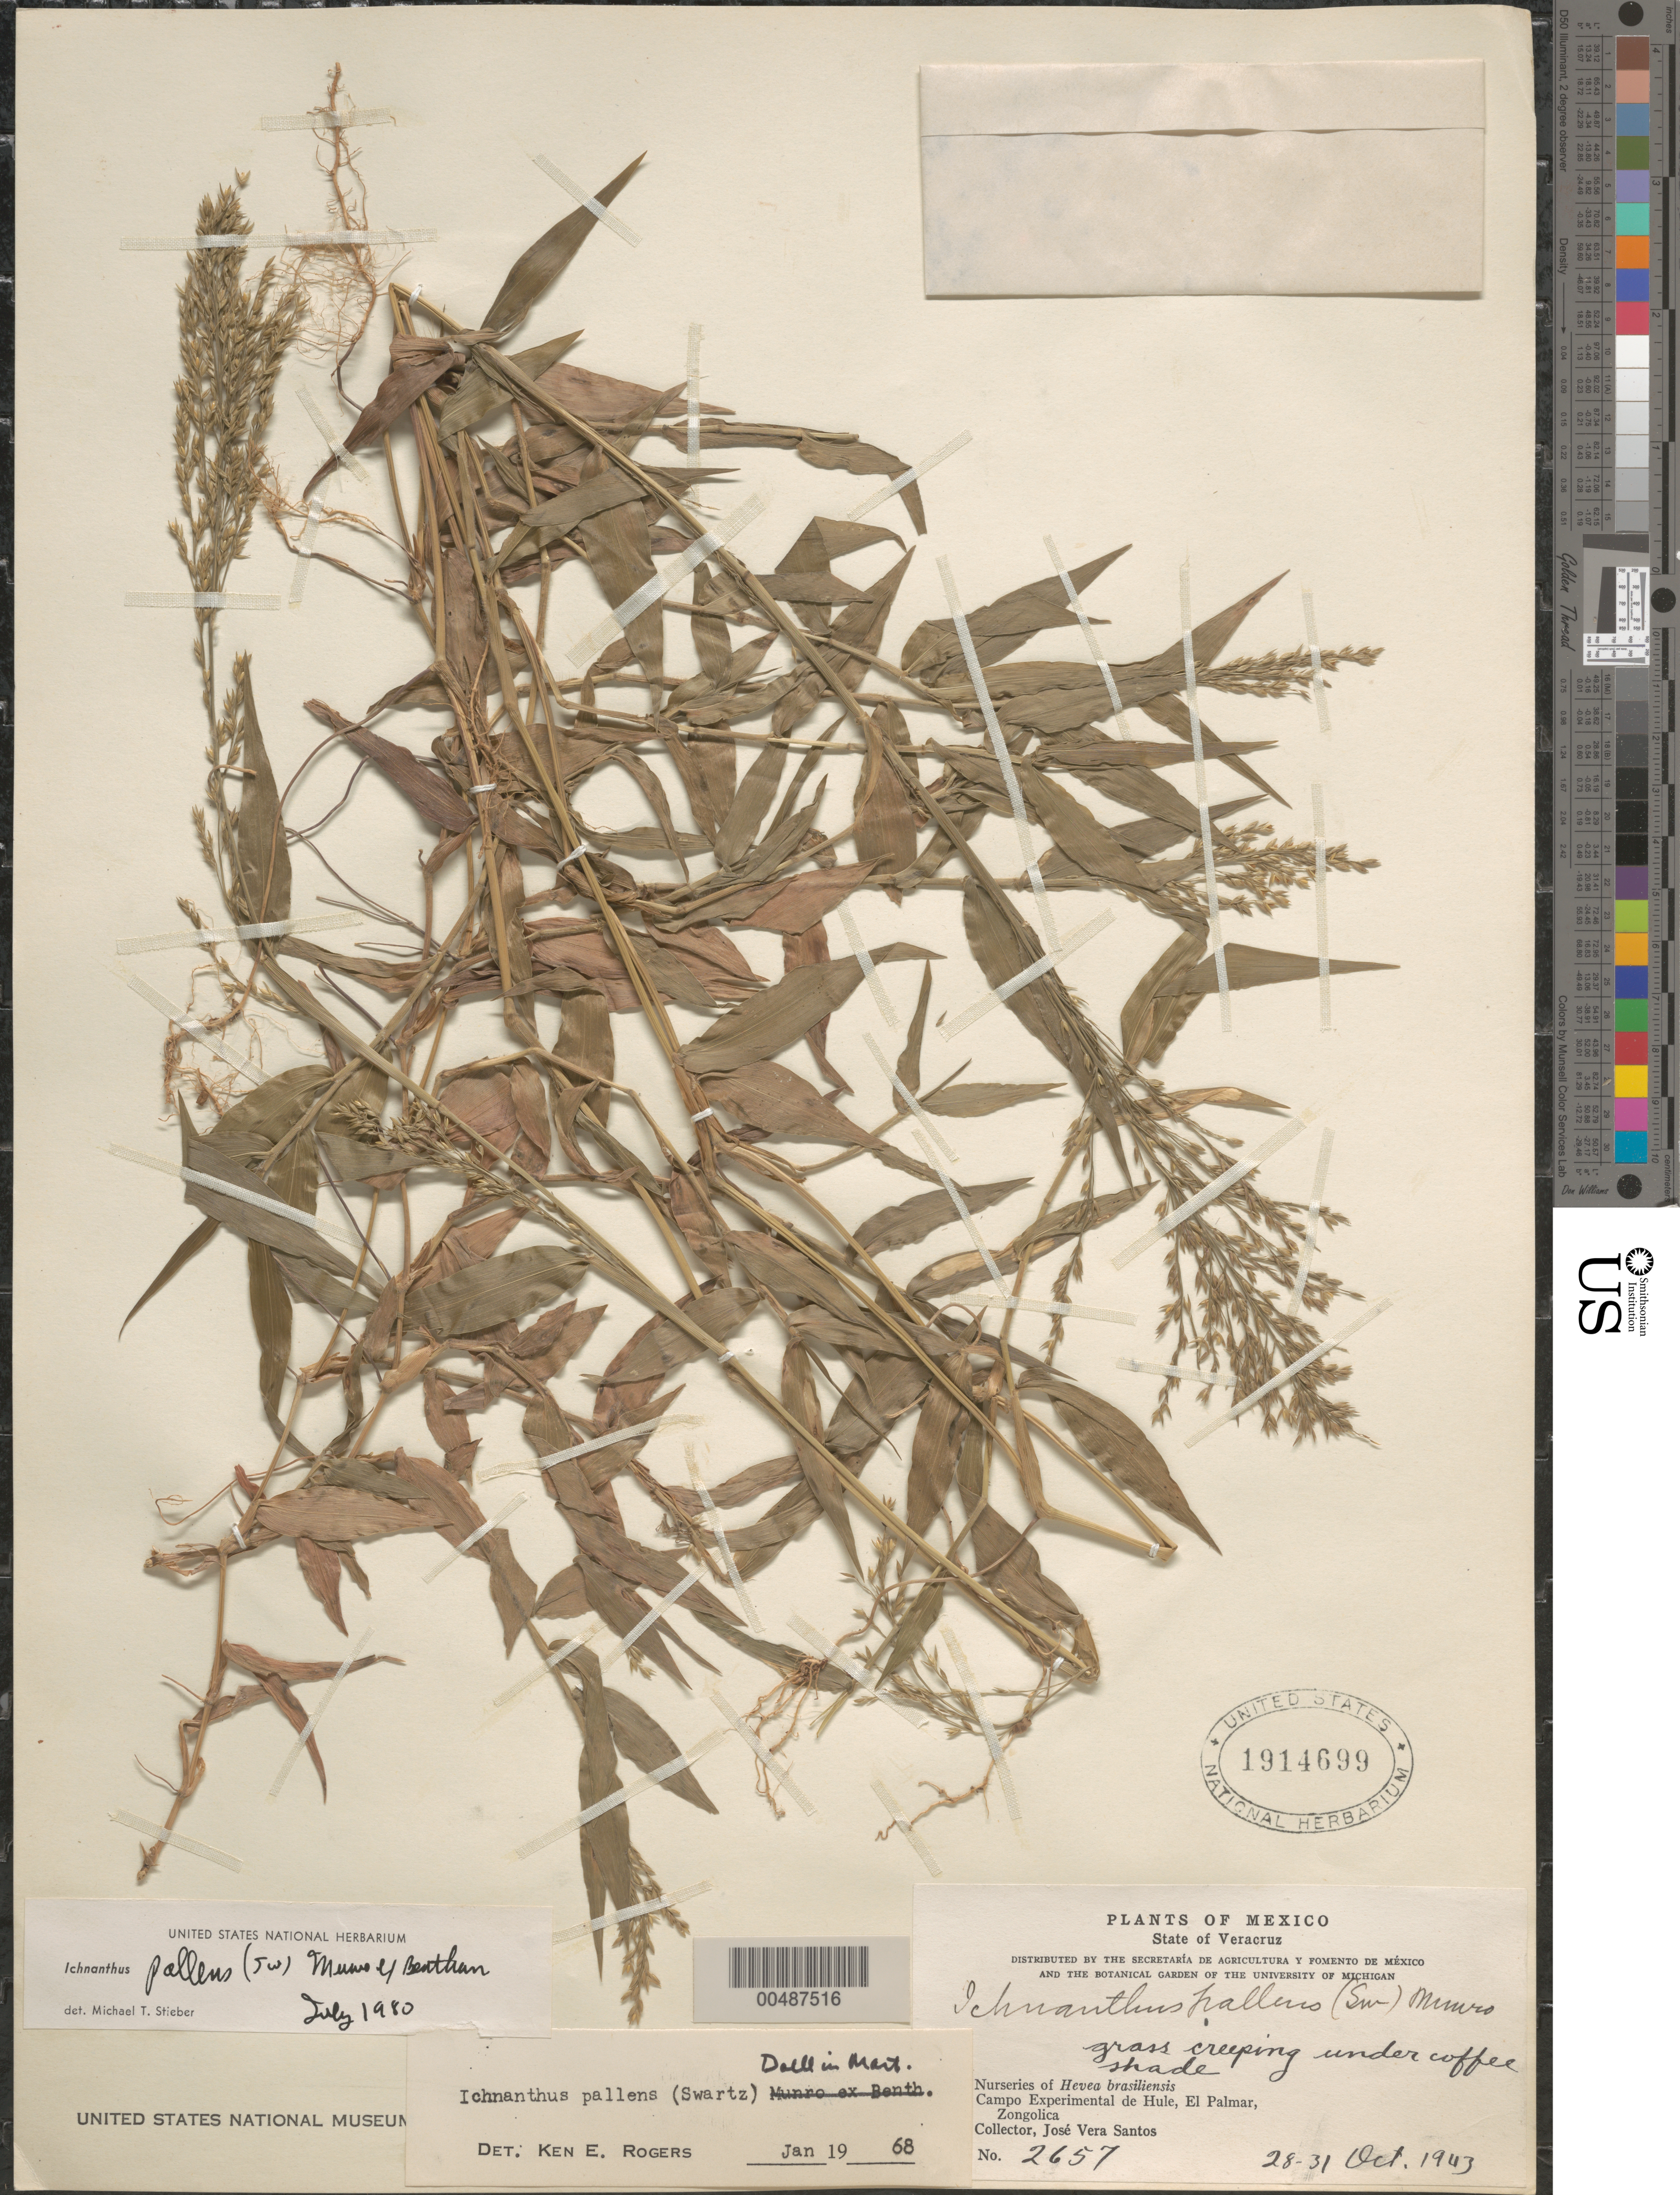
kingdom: Plantae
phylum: Tracheophyta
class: Liliopsida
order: Poales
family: Poaceae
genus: Ichnanthus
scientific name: Ichnanthus pallens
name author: (Sw.) Munro ex Benth.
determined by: Stieber, M. T.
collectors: J. V. Santos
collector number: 2657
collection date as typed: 28 Oct 1943 to 31 Oct 1943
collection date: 1943-10-28/1943-10-31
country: Mexico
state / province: Veracruz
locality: Campo Experimental de Hule, El Palmar, Zongolica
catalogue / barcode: US 1914699